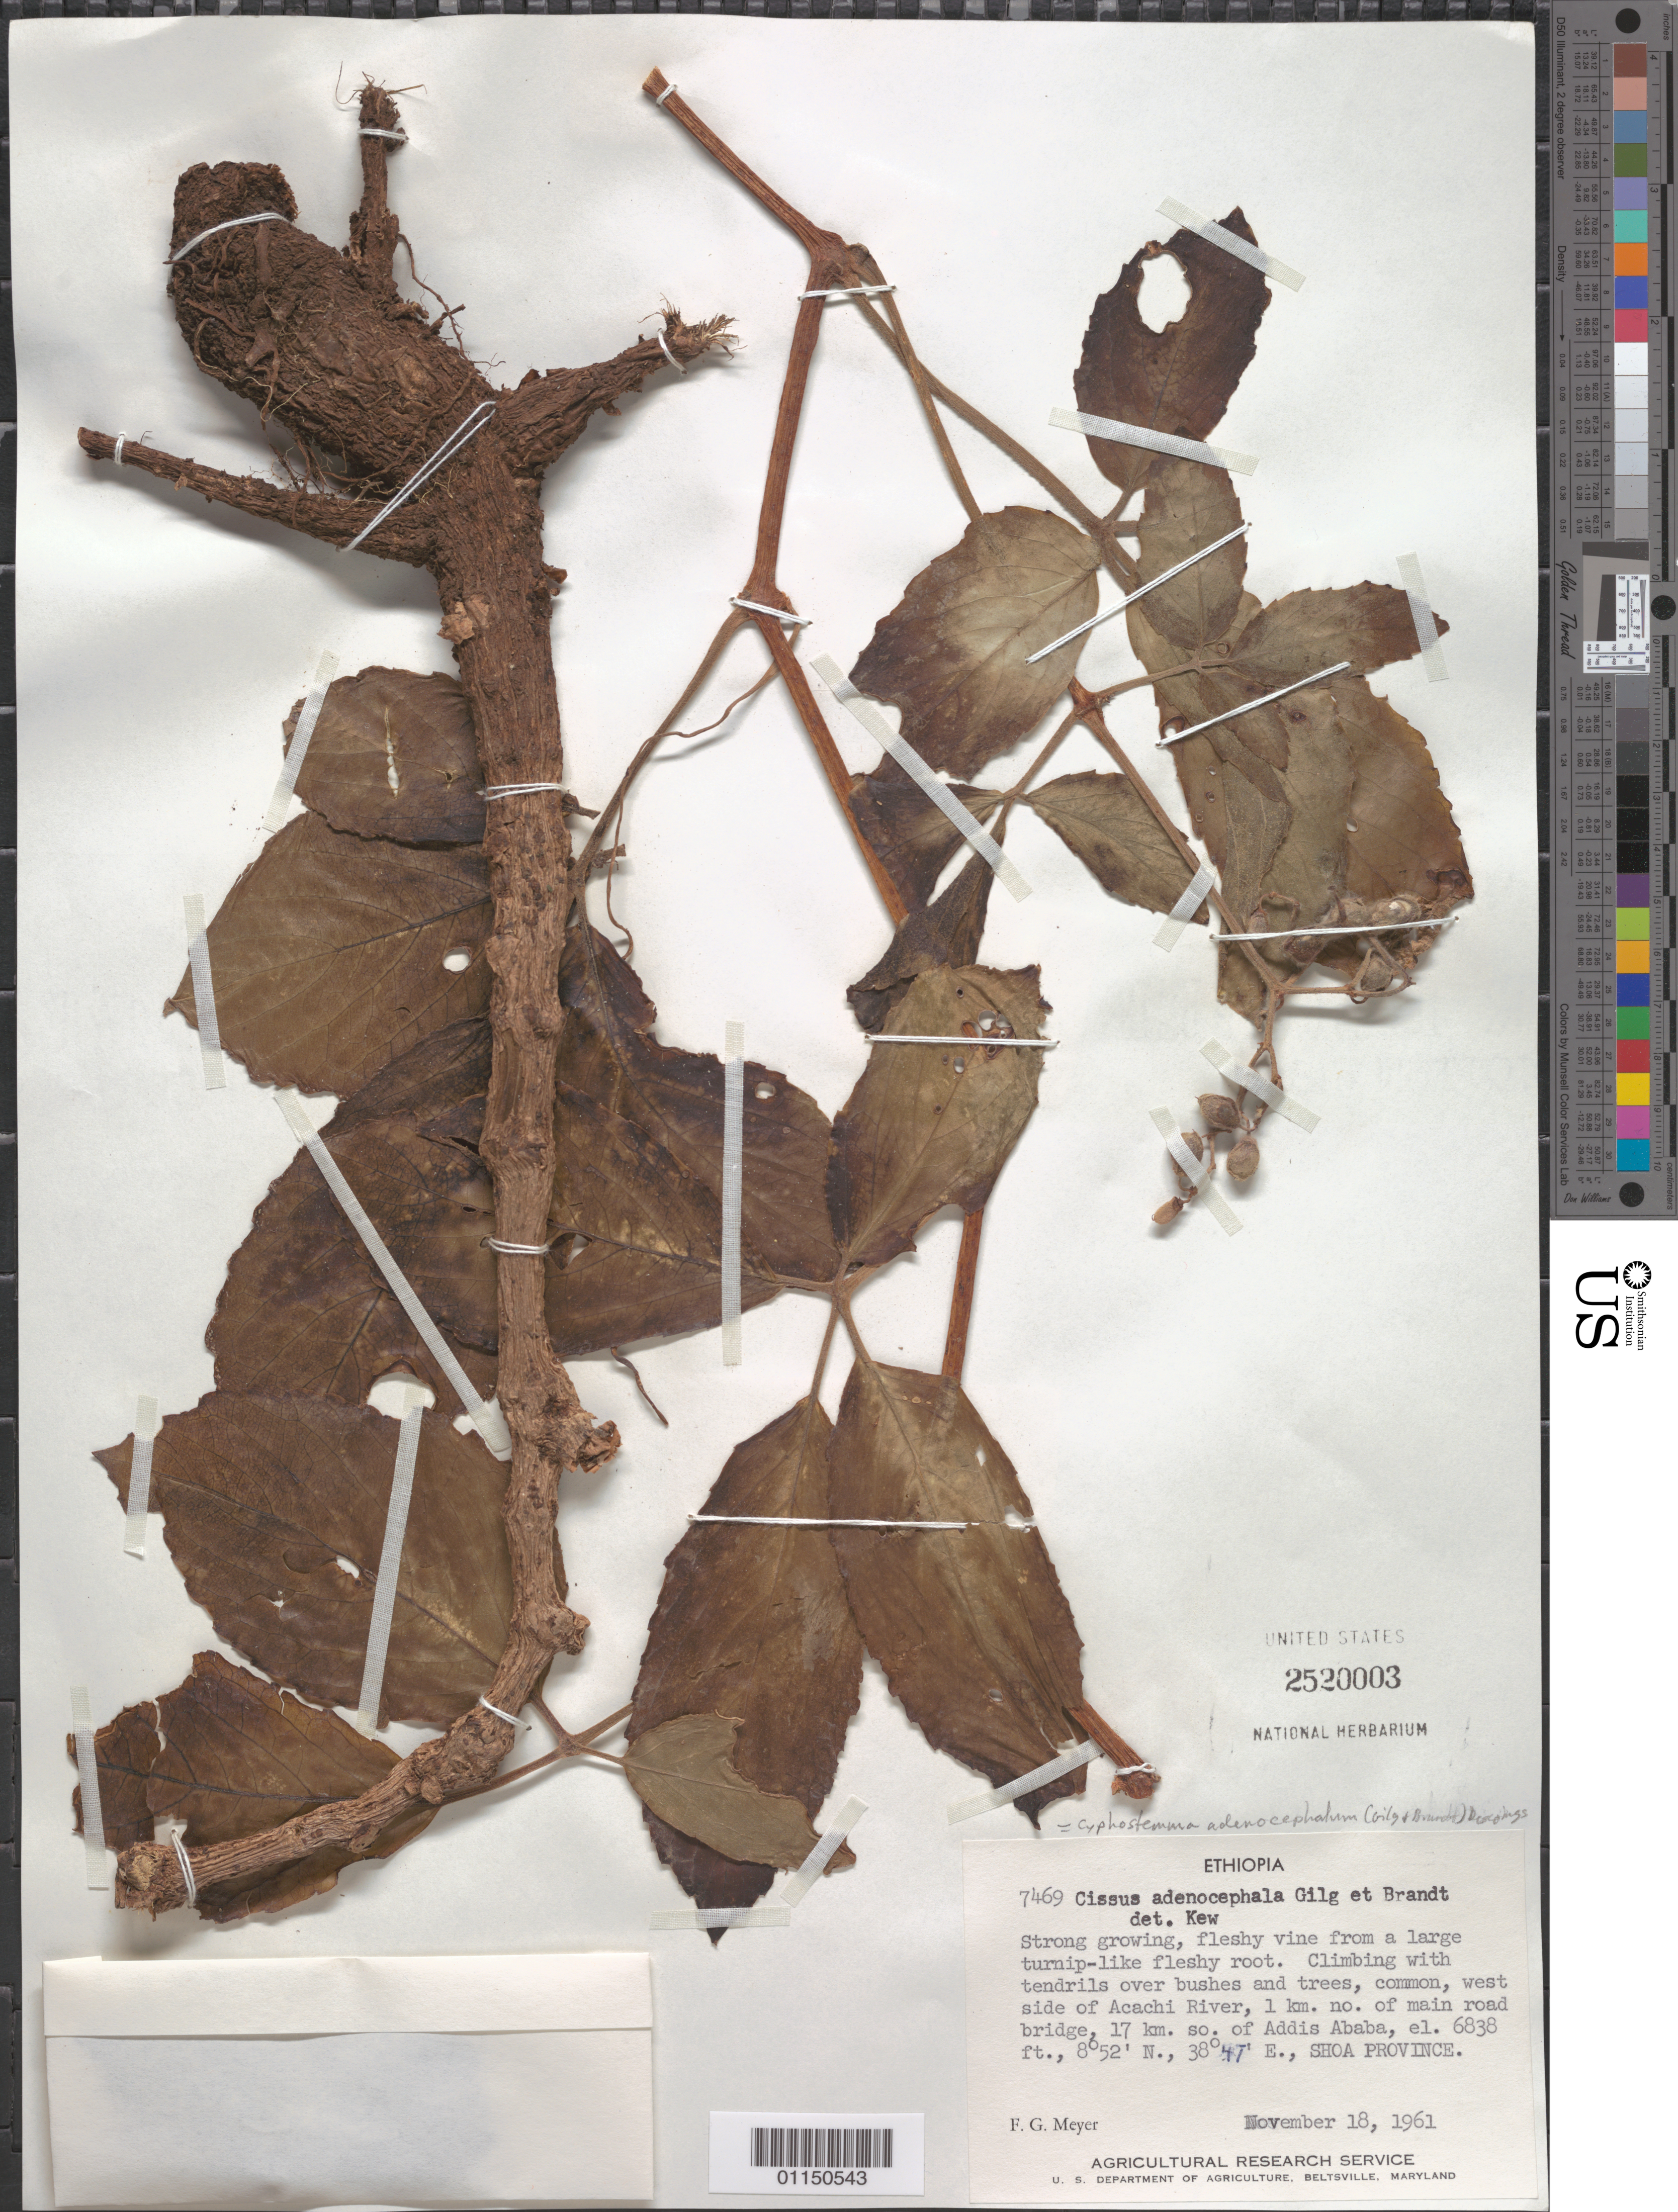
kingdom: Plantae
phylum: Tracheophyta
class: Magnoliopsida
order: Vitales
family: Vitaceae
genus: Cyphostemma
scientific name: Cyphostemma adenocephalum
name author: (Gilg & M. Brandt) Desc.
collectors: F. G. Meyer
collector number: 7469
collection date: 1961-11-18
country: Ethiopia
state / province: Oromiya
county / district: Shewa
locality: W side of Acachi River, 1 km N of main Rd bridge, 17 km S of Addis Ababa.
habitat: Strong growing, fleshy vine from a large turnip-like fleshy root. Climbing with tendrils over bushes and trees, common.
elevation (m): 2084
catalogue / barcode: US 2520003